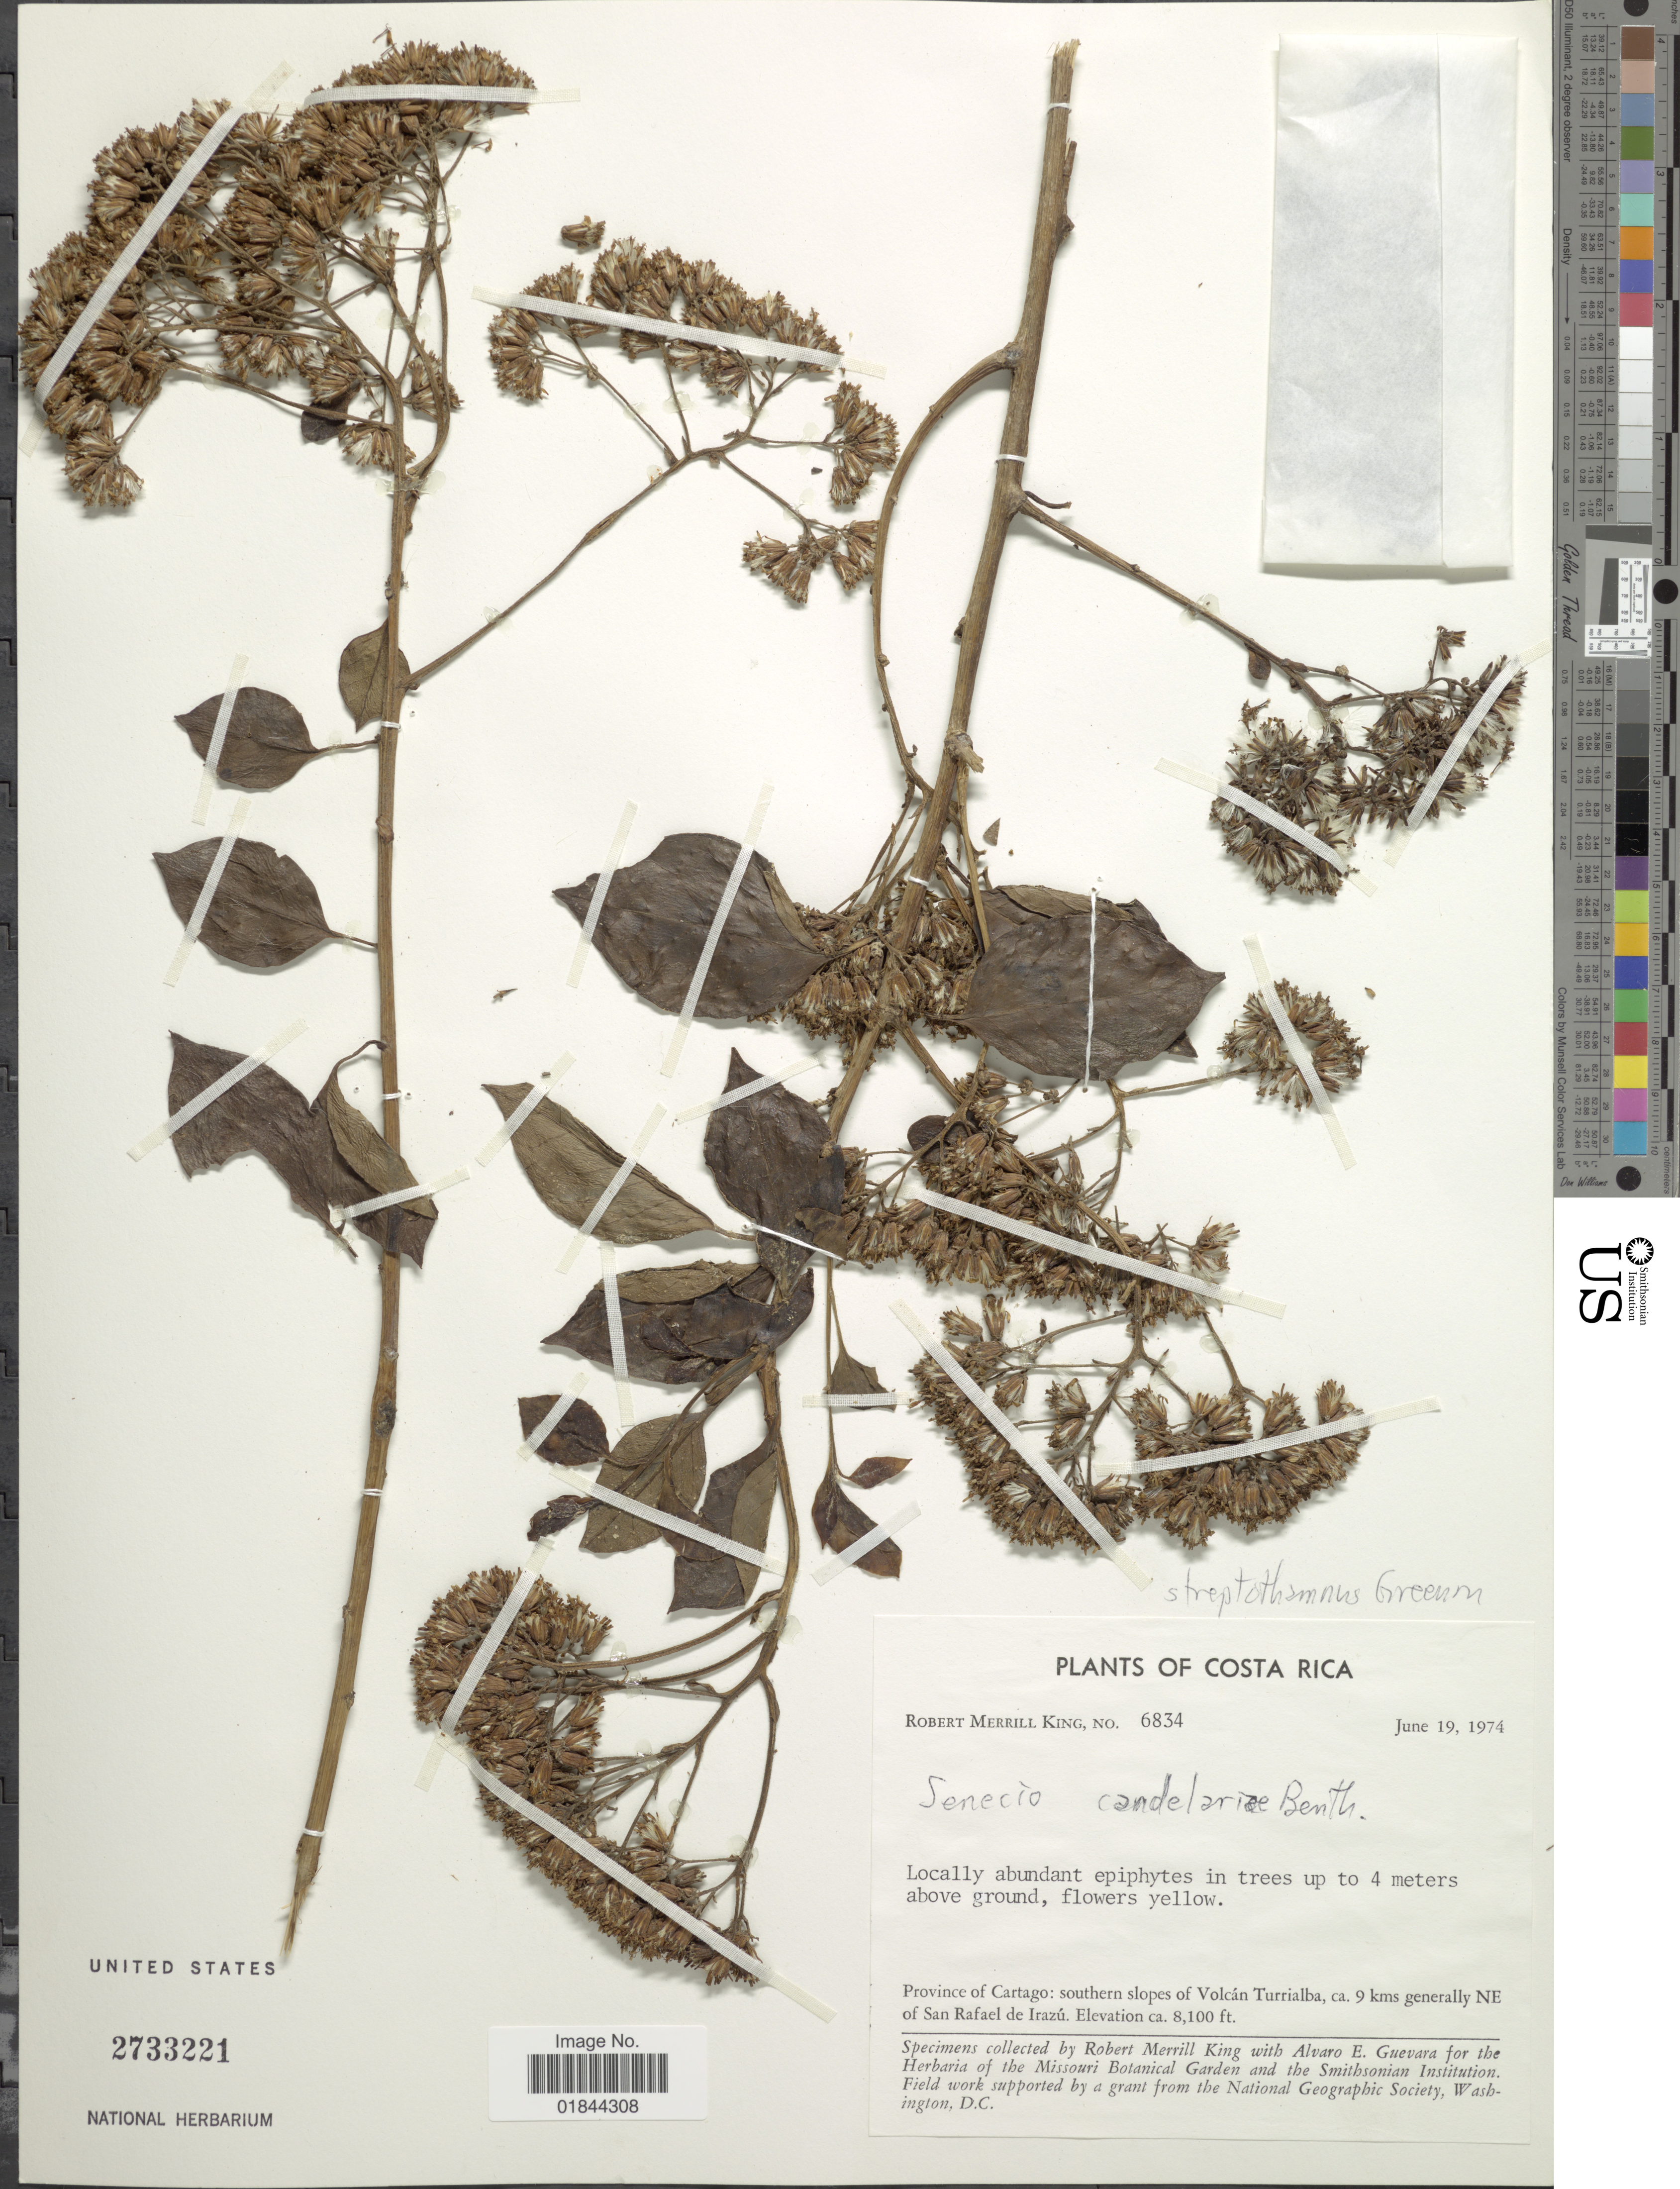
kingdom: Plantae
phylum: Tracheophyta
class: Magnoliopsida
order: Asterales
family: Asteraceae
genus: Pentacalia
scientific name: Pentacalia streptothamna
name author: (Greenm. ex Standl.) H. Rob. & Cuatrec.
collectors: R. M. King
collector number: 6834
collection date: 1974-06-19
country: Costa Rica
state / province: Cartago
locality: Southern slopes of Volcan Turrialba, ca. 9 kms generally NE of San Rafael de Irazu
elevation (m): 2469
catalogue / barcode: US 2733221